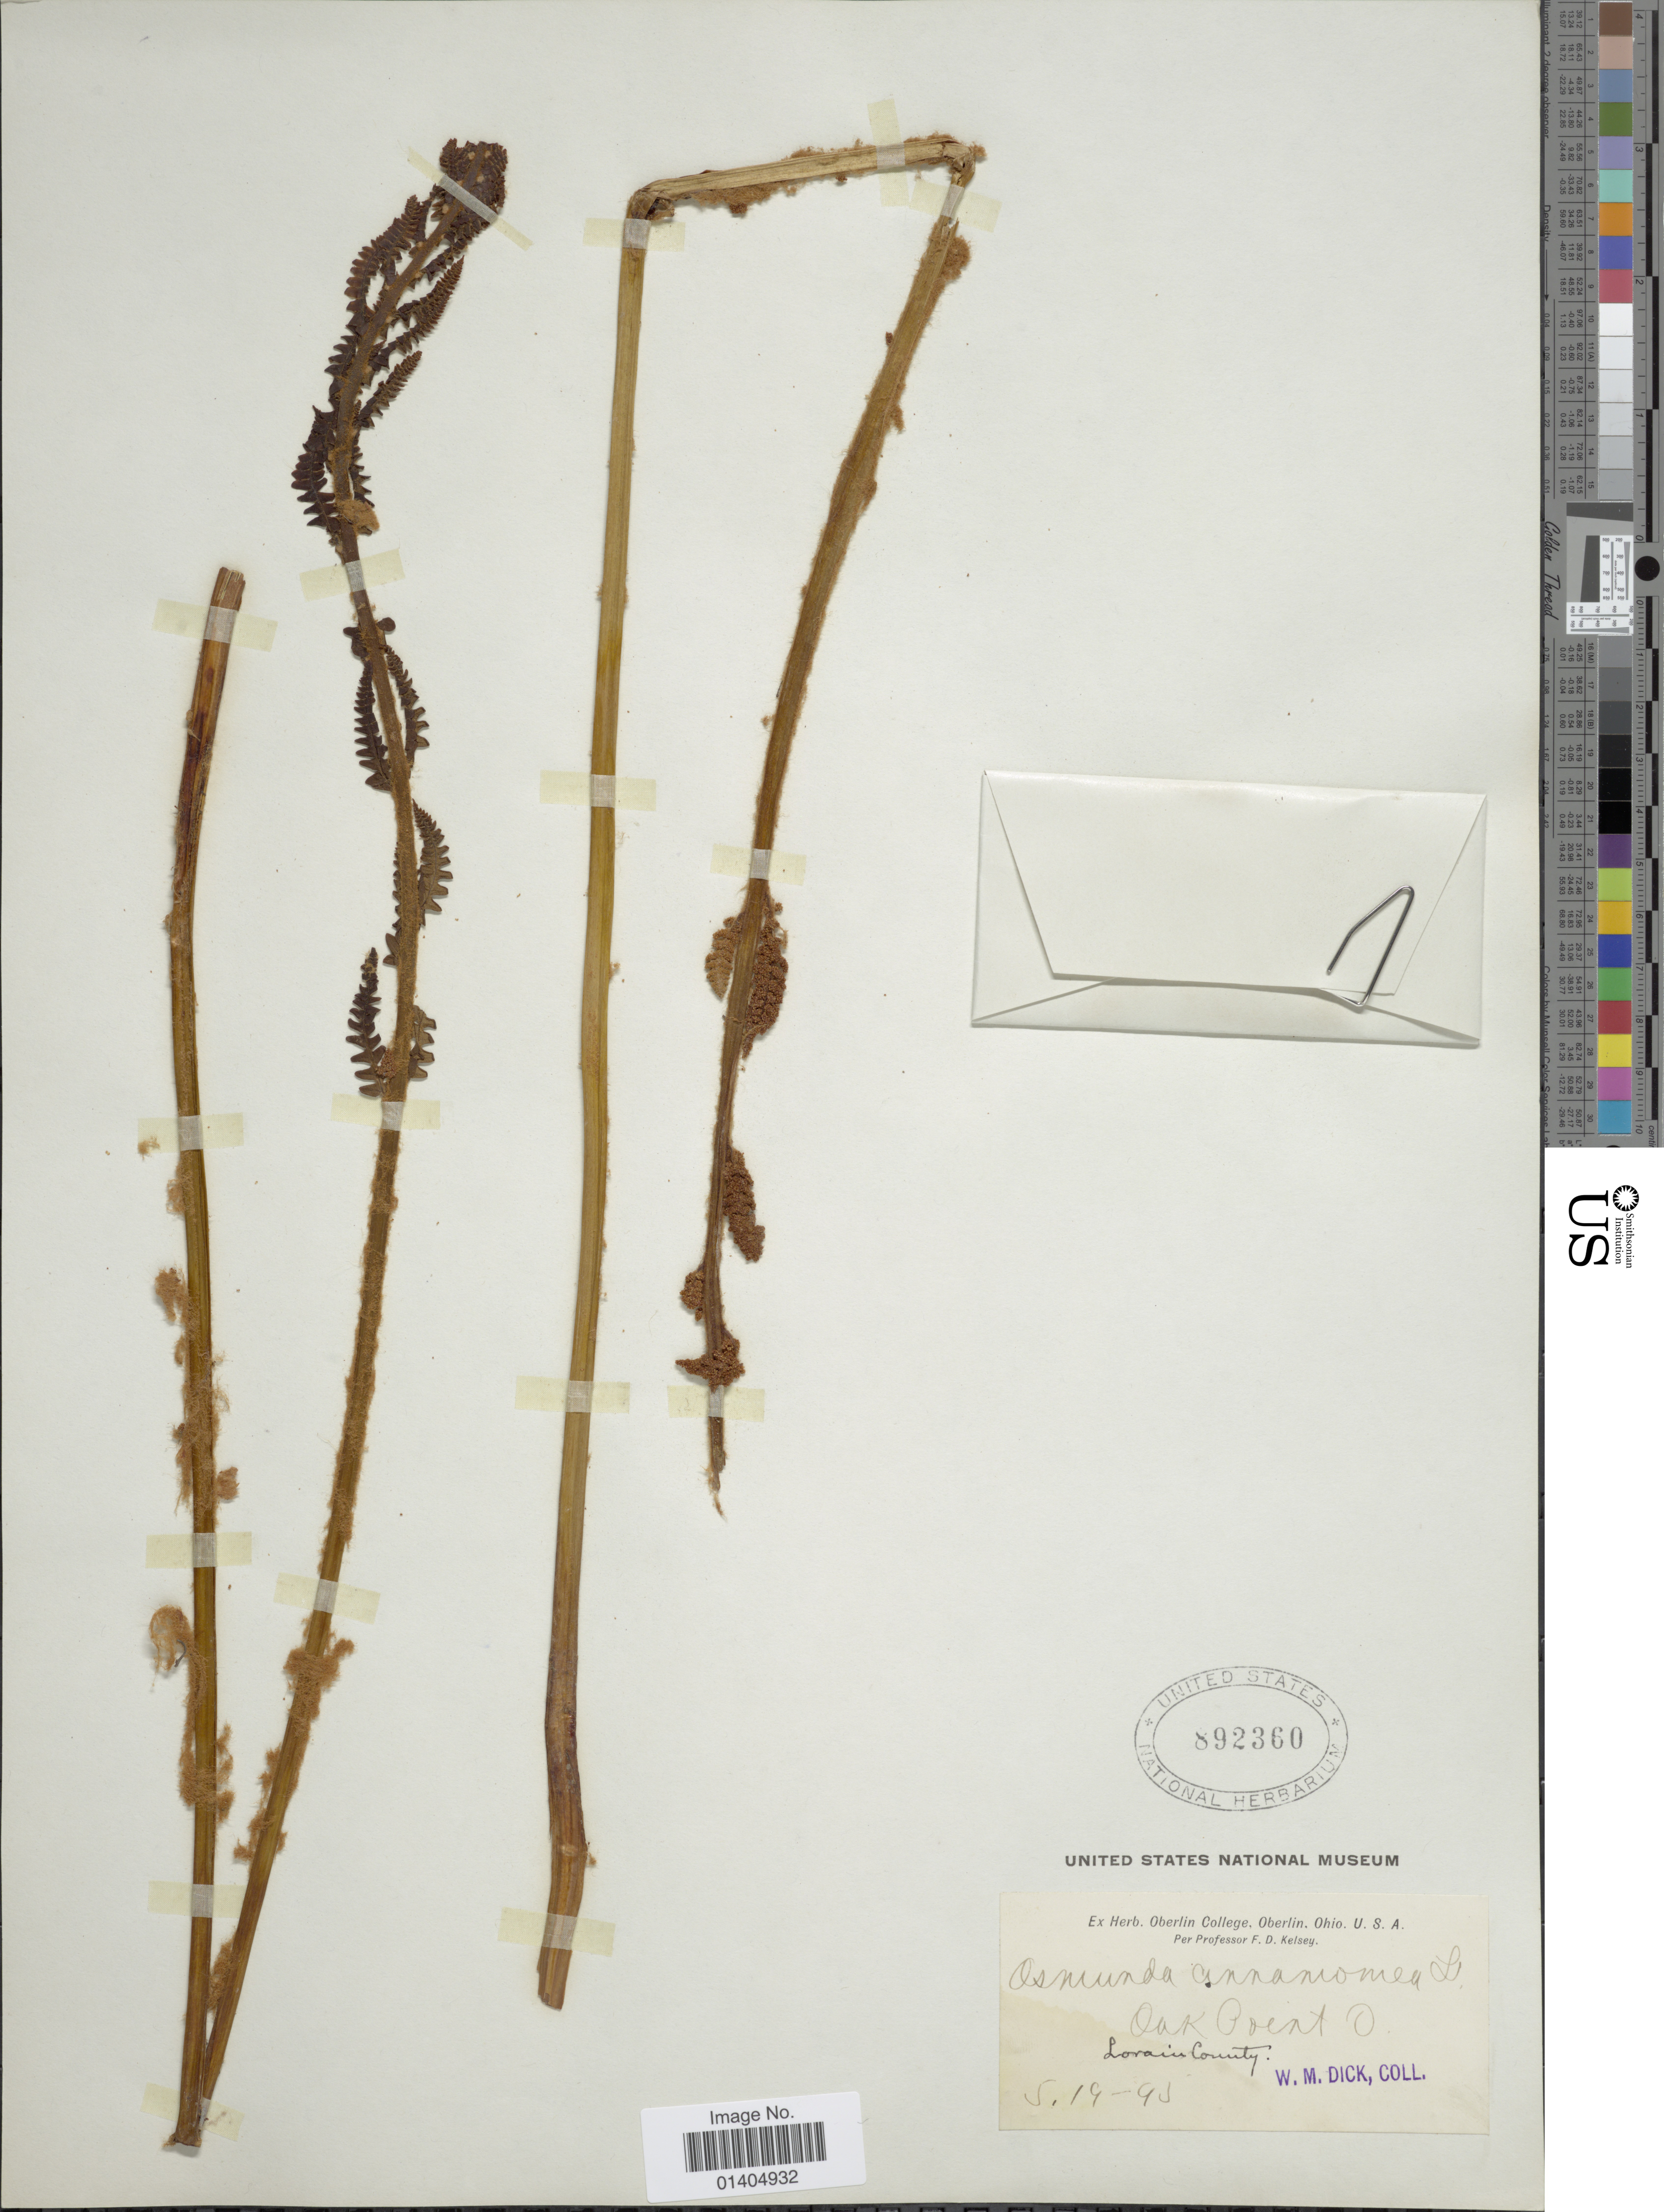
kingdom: Plantae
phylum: Tracheophyta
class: Polypodiopsida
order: Osmundales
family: Osmundaceae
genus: Osmundastrum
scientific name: Osmundastrum cinnamomeum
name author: (L.) C. Presl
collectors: W. Dick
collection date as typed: Transcribed d/m/y: 19/5/95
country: United States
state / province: Ohio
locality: Oak Point, Lorain County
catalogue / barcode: US 892360